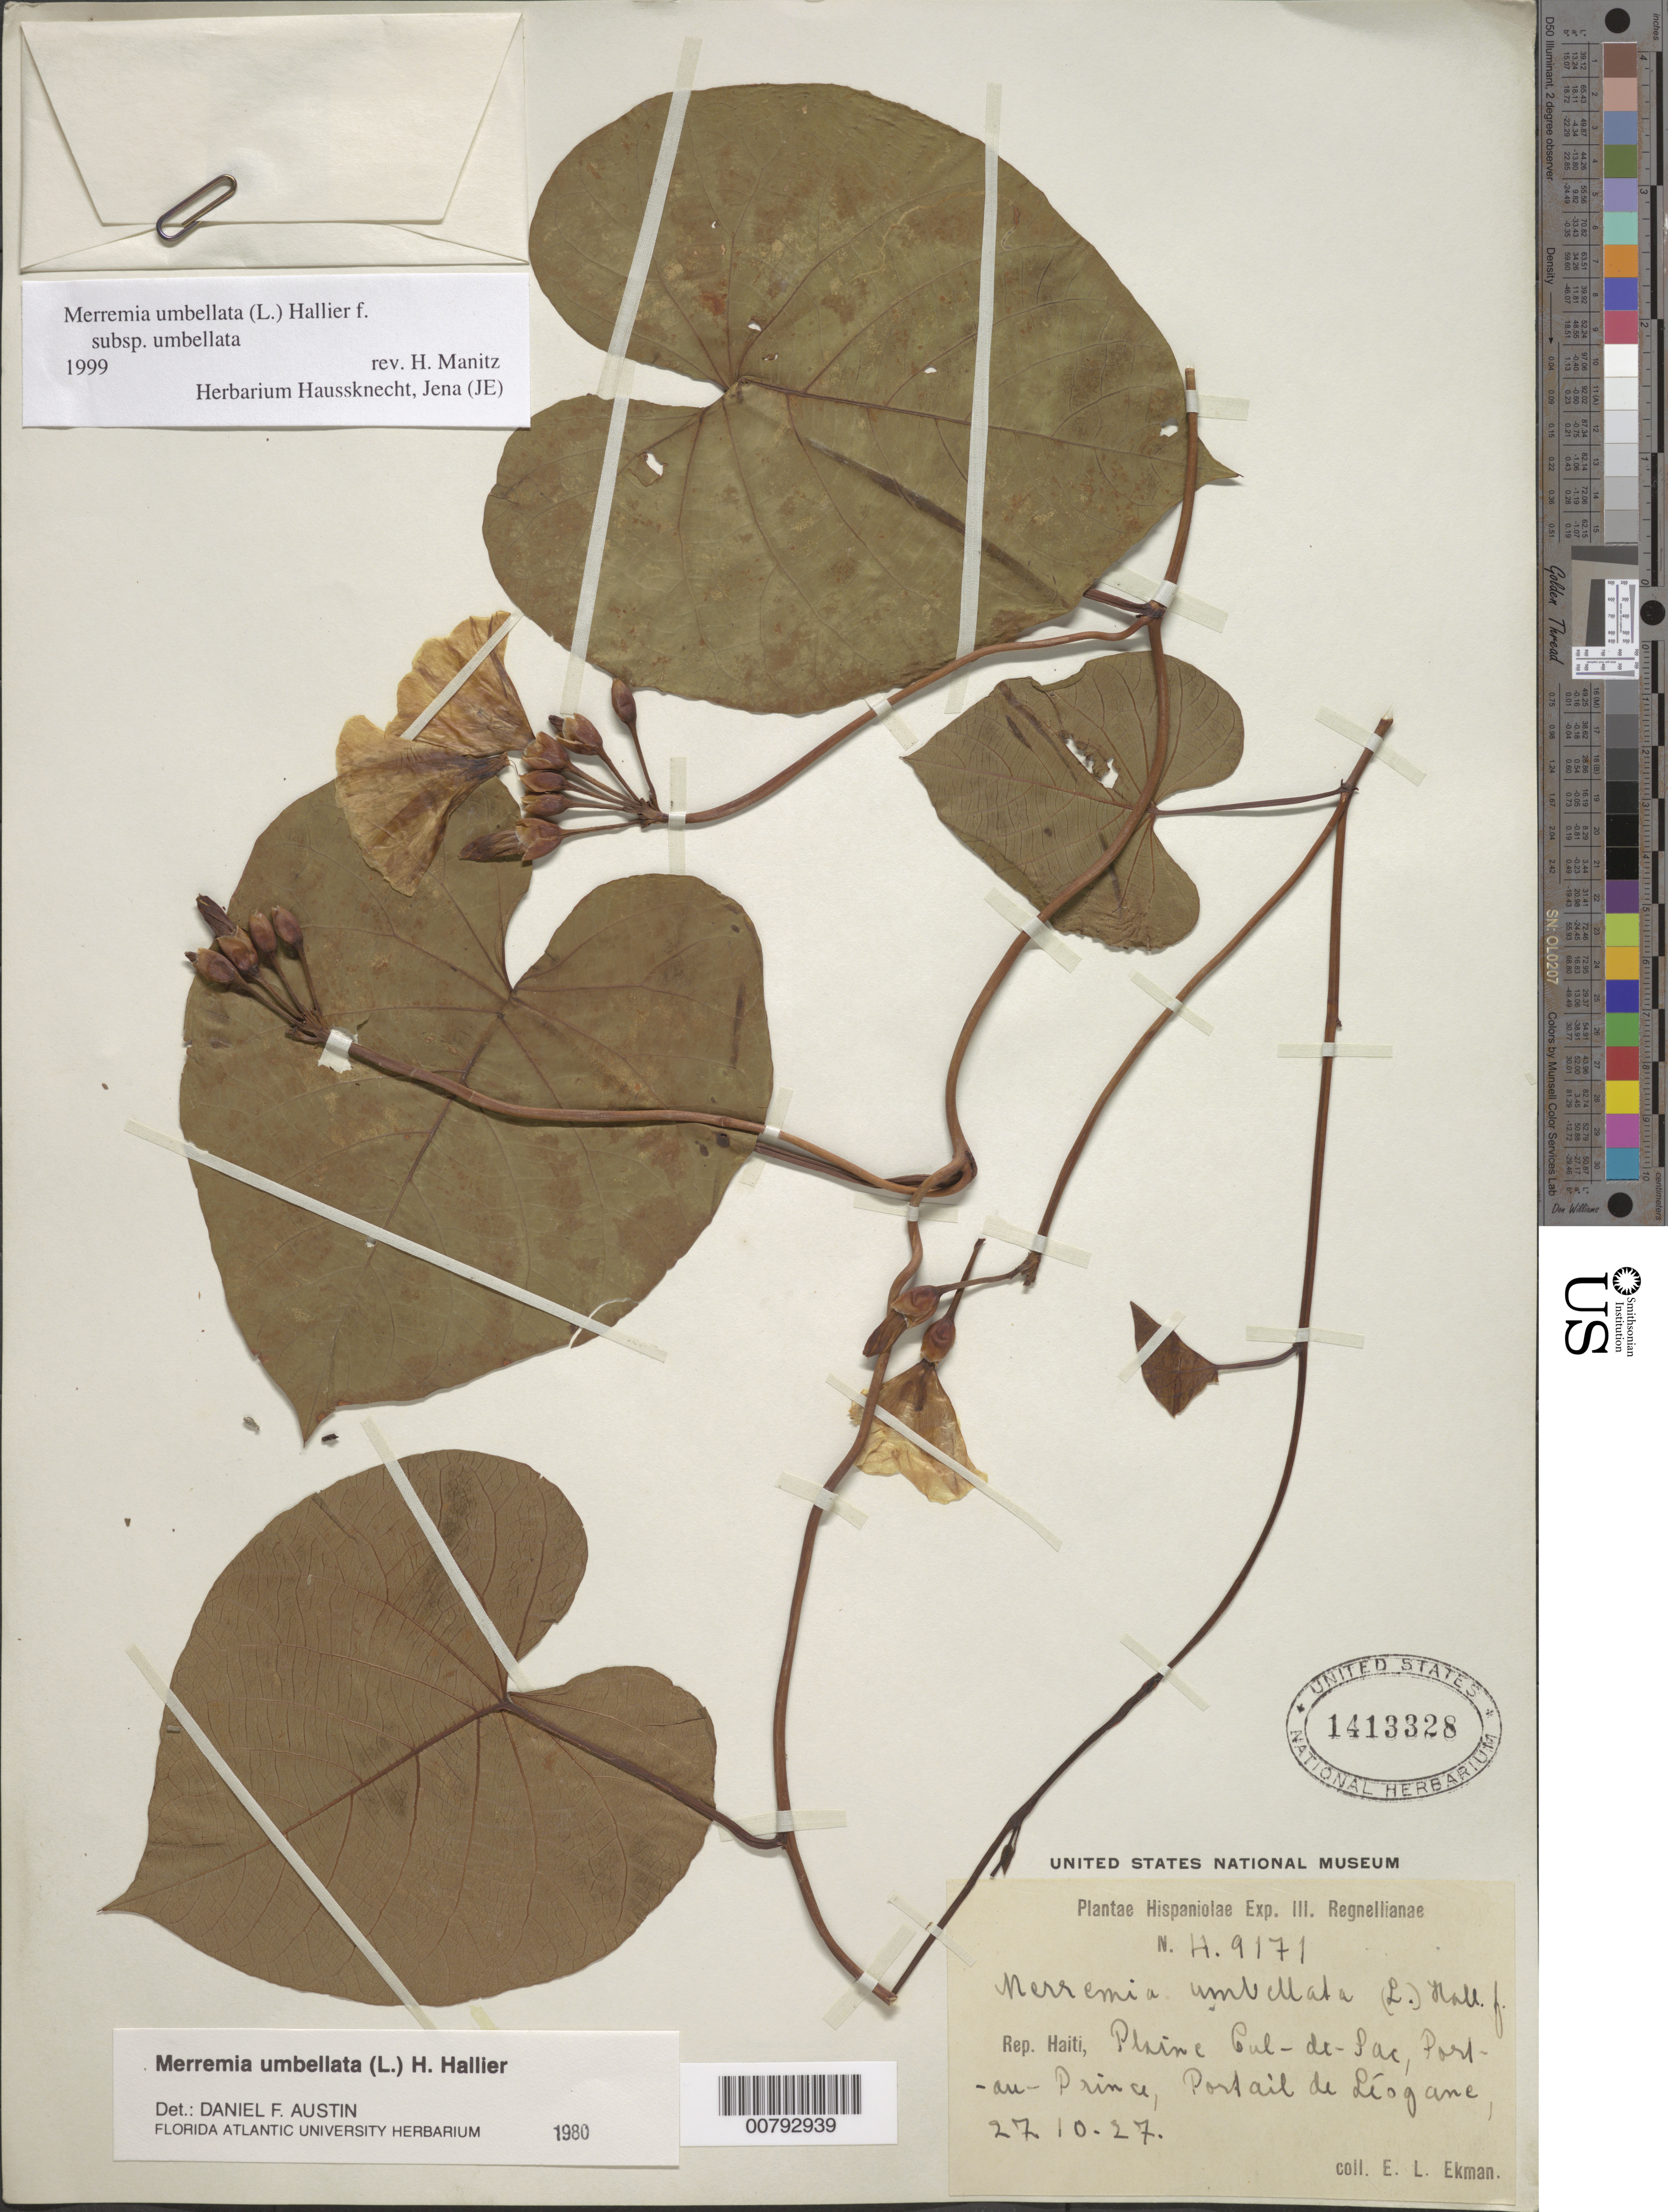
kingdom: Plantae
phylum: Tracheophyta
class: Magnoliopsida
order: Solanales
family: Convolvulaceae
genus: Camonea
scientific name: Camonea umbellata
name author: (L.) A. R. Simões & Staples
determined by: Strong, Mark T., (BOT), Smithsonian Institution - National Museum of Natural History (UNITED STATES)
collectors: E. L. Ekman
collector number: H 9171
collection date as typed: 27 Oct 1927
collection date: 1927-10-27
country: Haiti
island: Hispaniola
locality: Plaine Cul-de-Sac, Port-au-Prince, Portail de Léogane.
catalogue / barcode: US 1413328